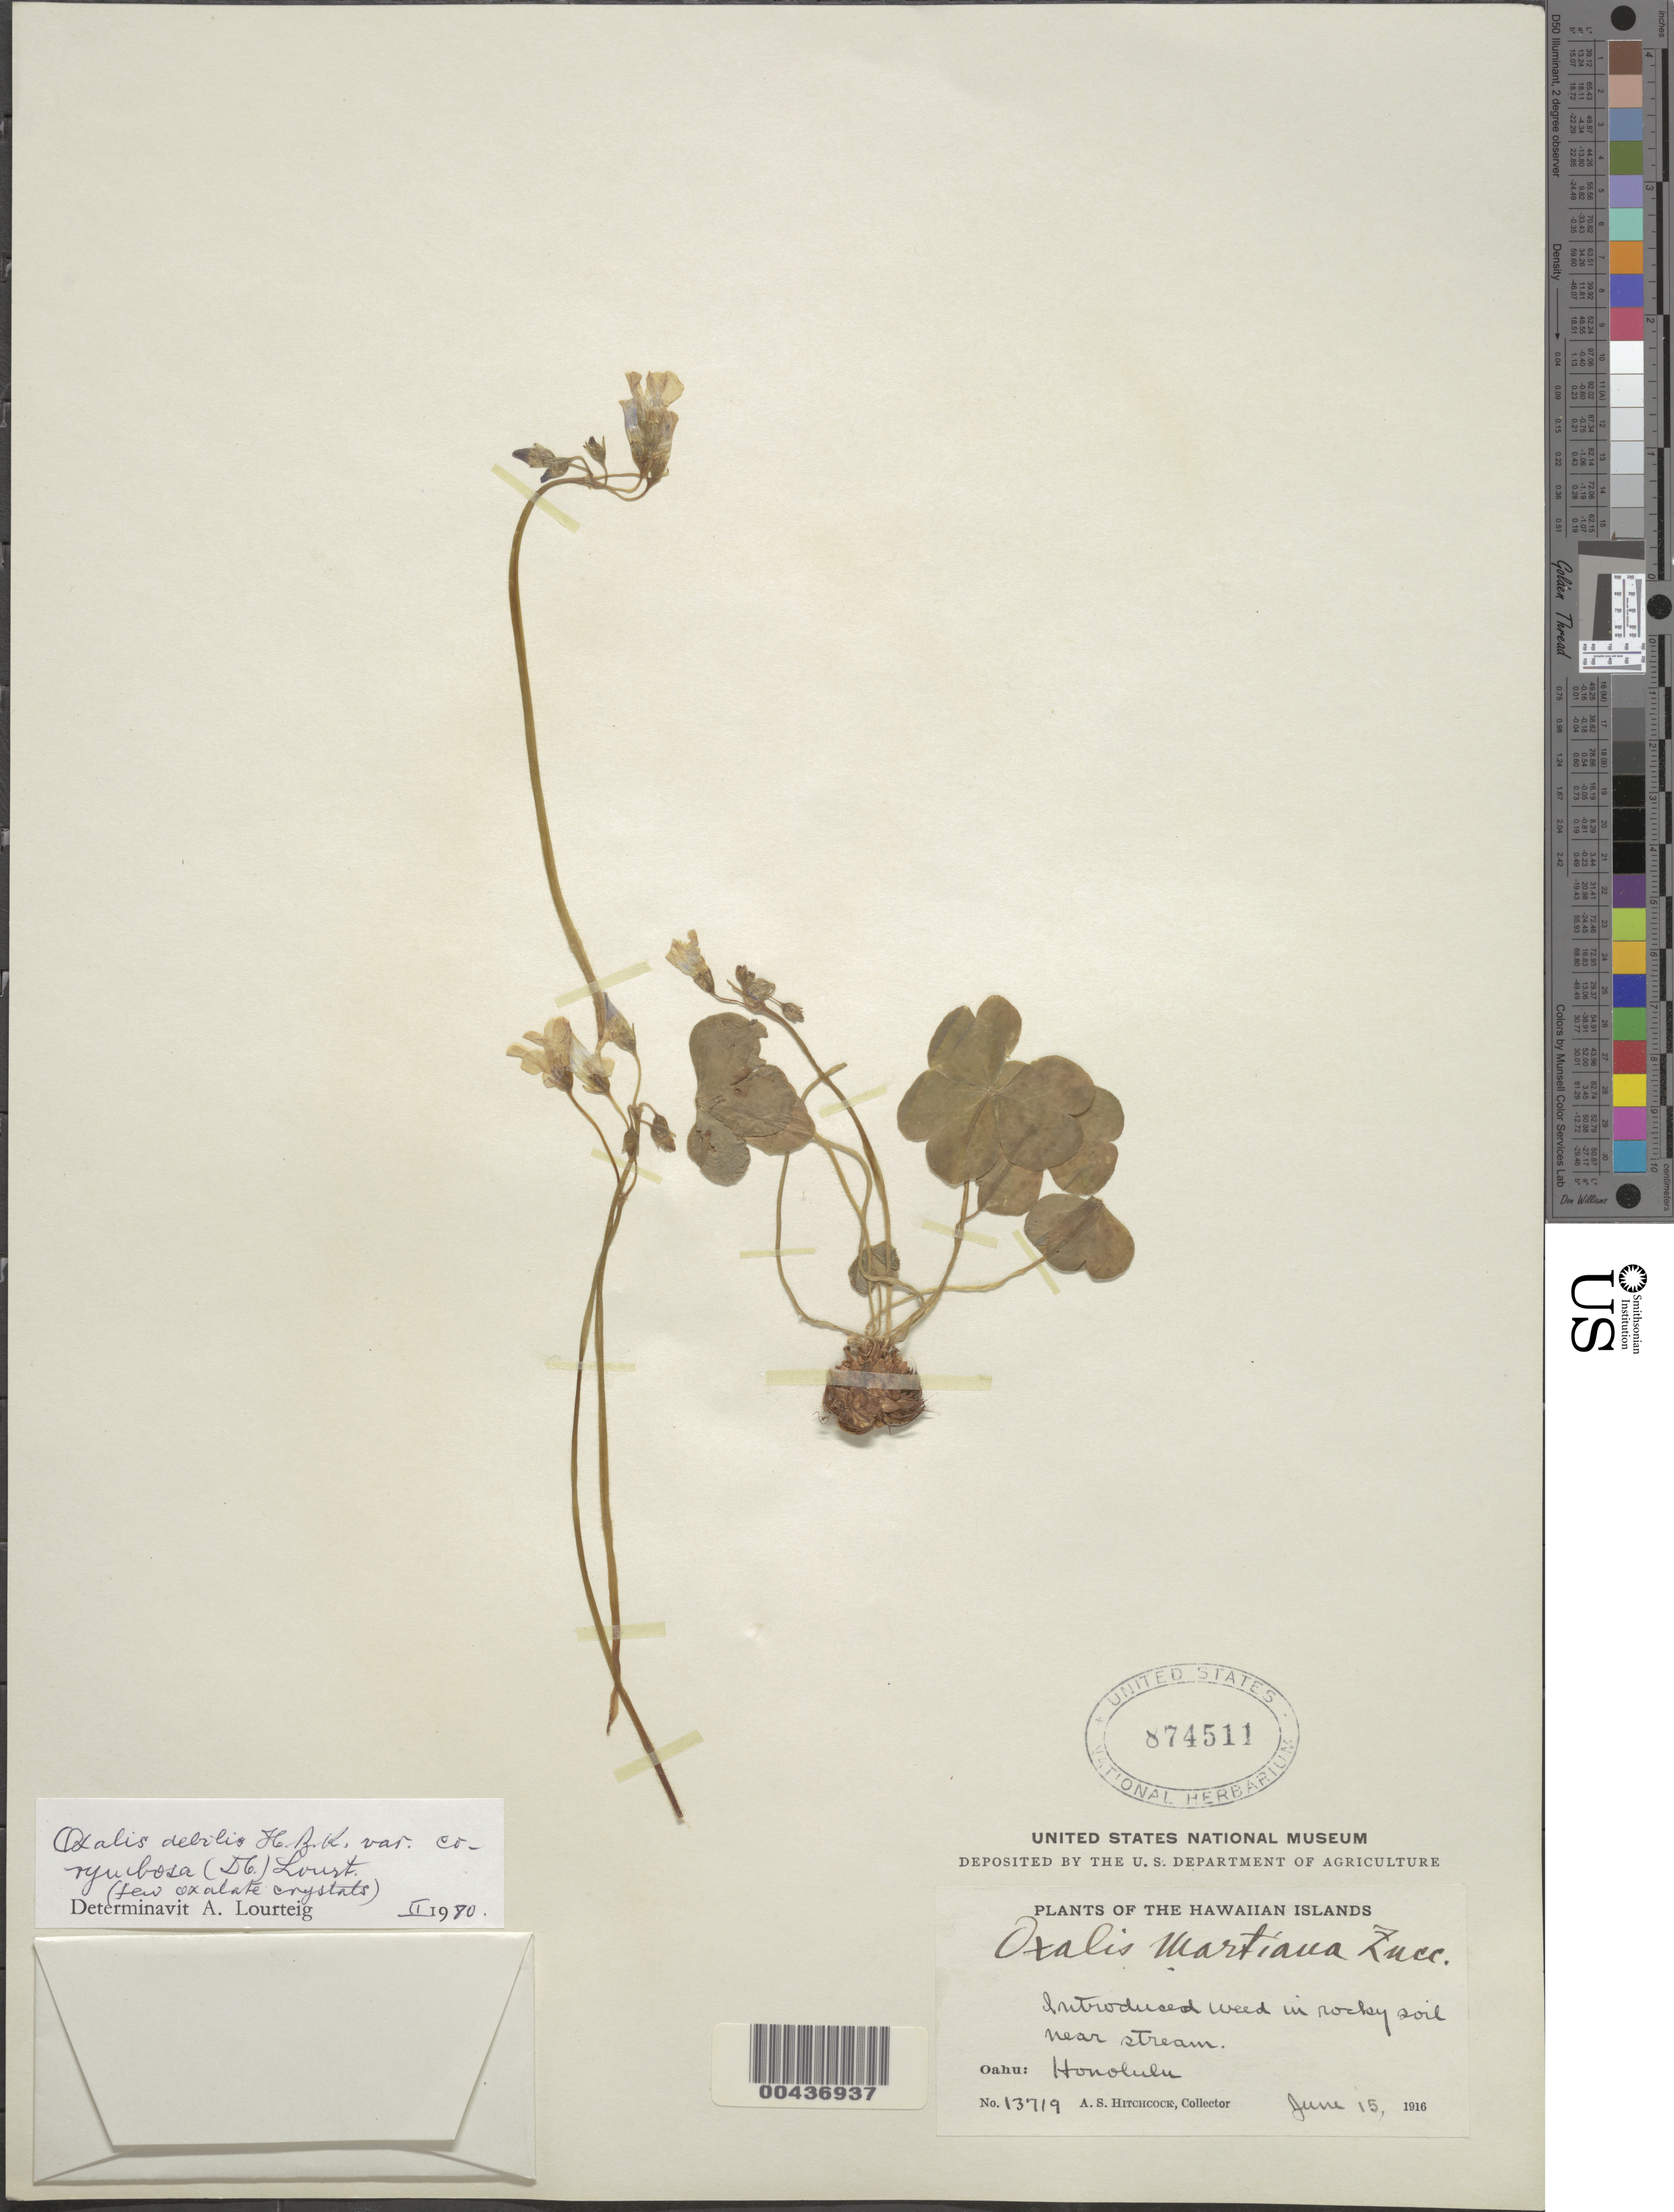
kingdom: Plantae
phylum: Tracheophyta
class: Magnoliopsida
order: Oxalidales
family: Oxalidaceae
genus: Oxalis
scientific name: Oxalis debilis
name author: Kunth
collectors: A. S. Hitchcock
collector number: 13719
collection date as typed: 15 Jun 1916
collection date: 1916-06-15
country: United States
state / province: Hawaii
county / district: Honolulu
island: Oahu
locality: Honolulu, Oahu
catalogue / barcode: US 874511